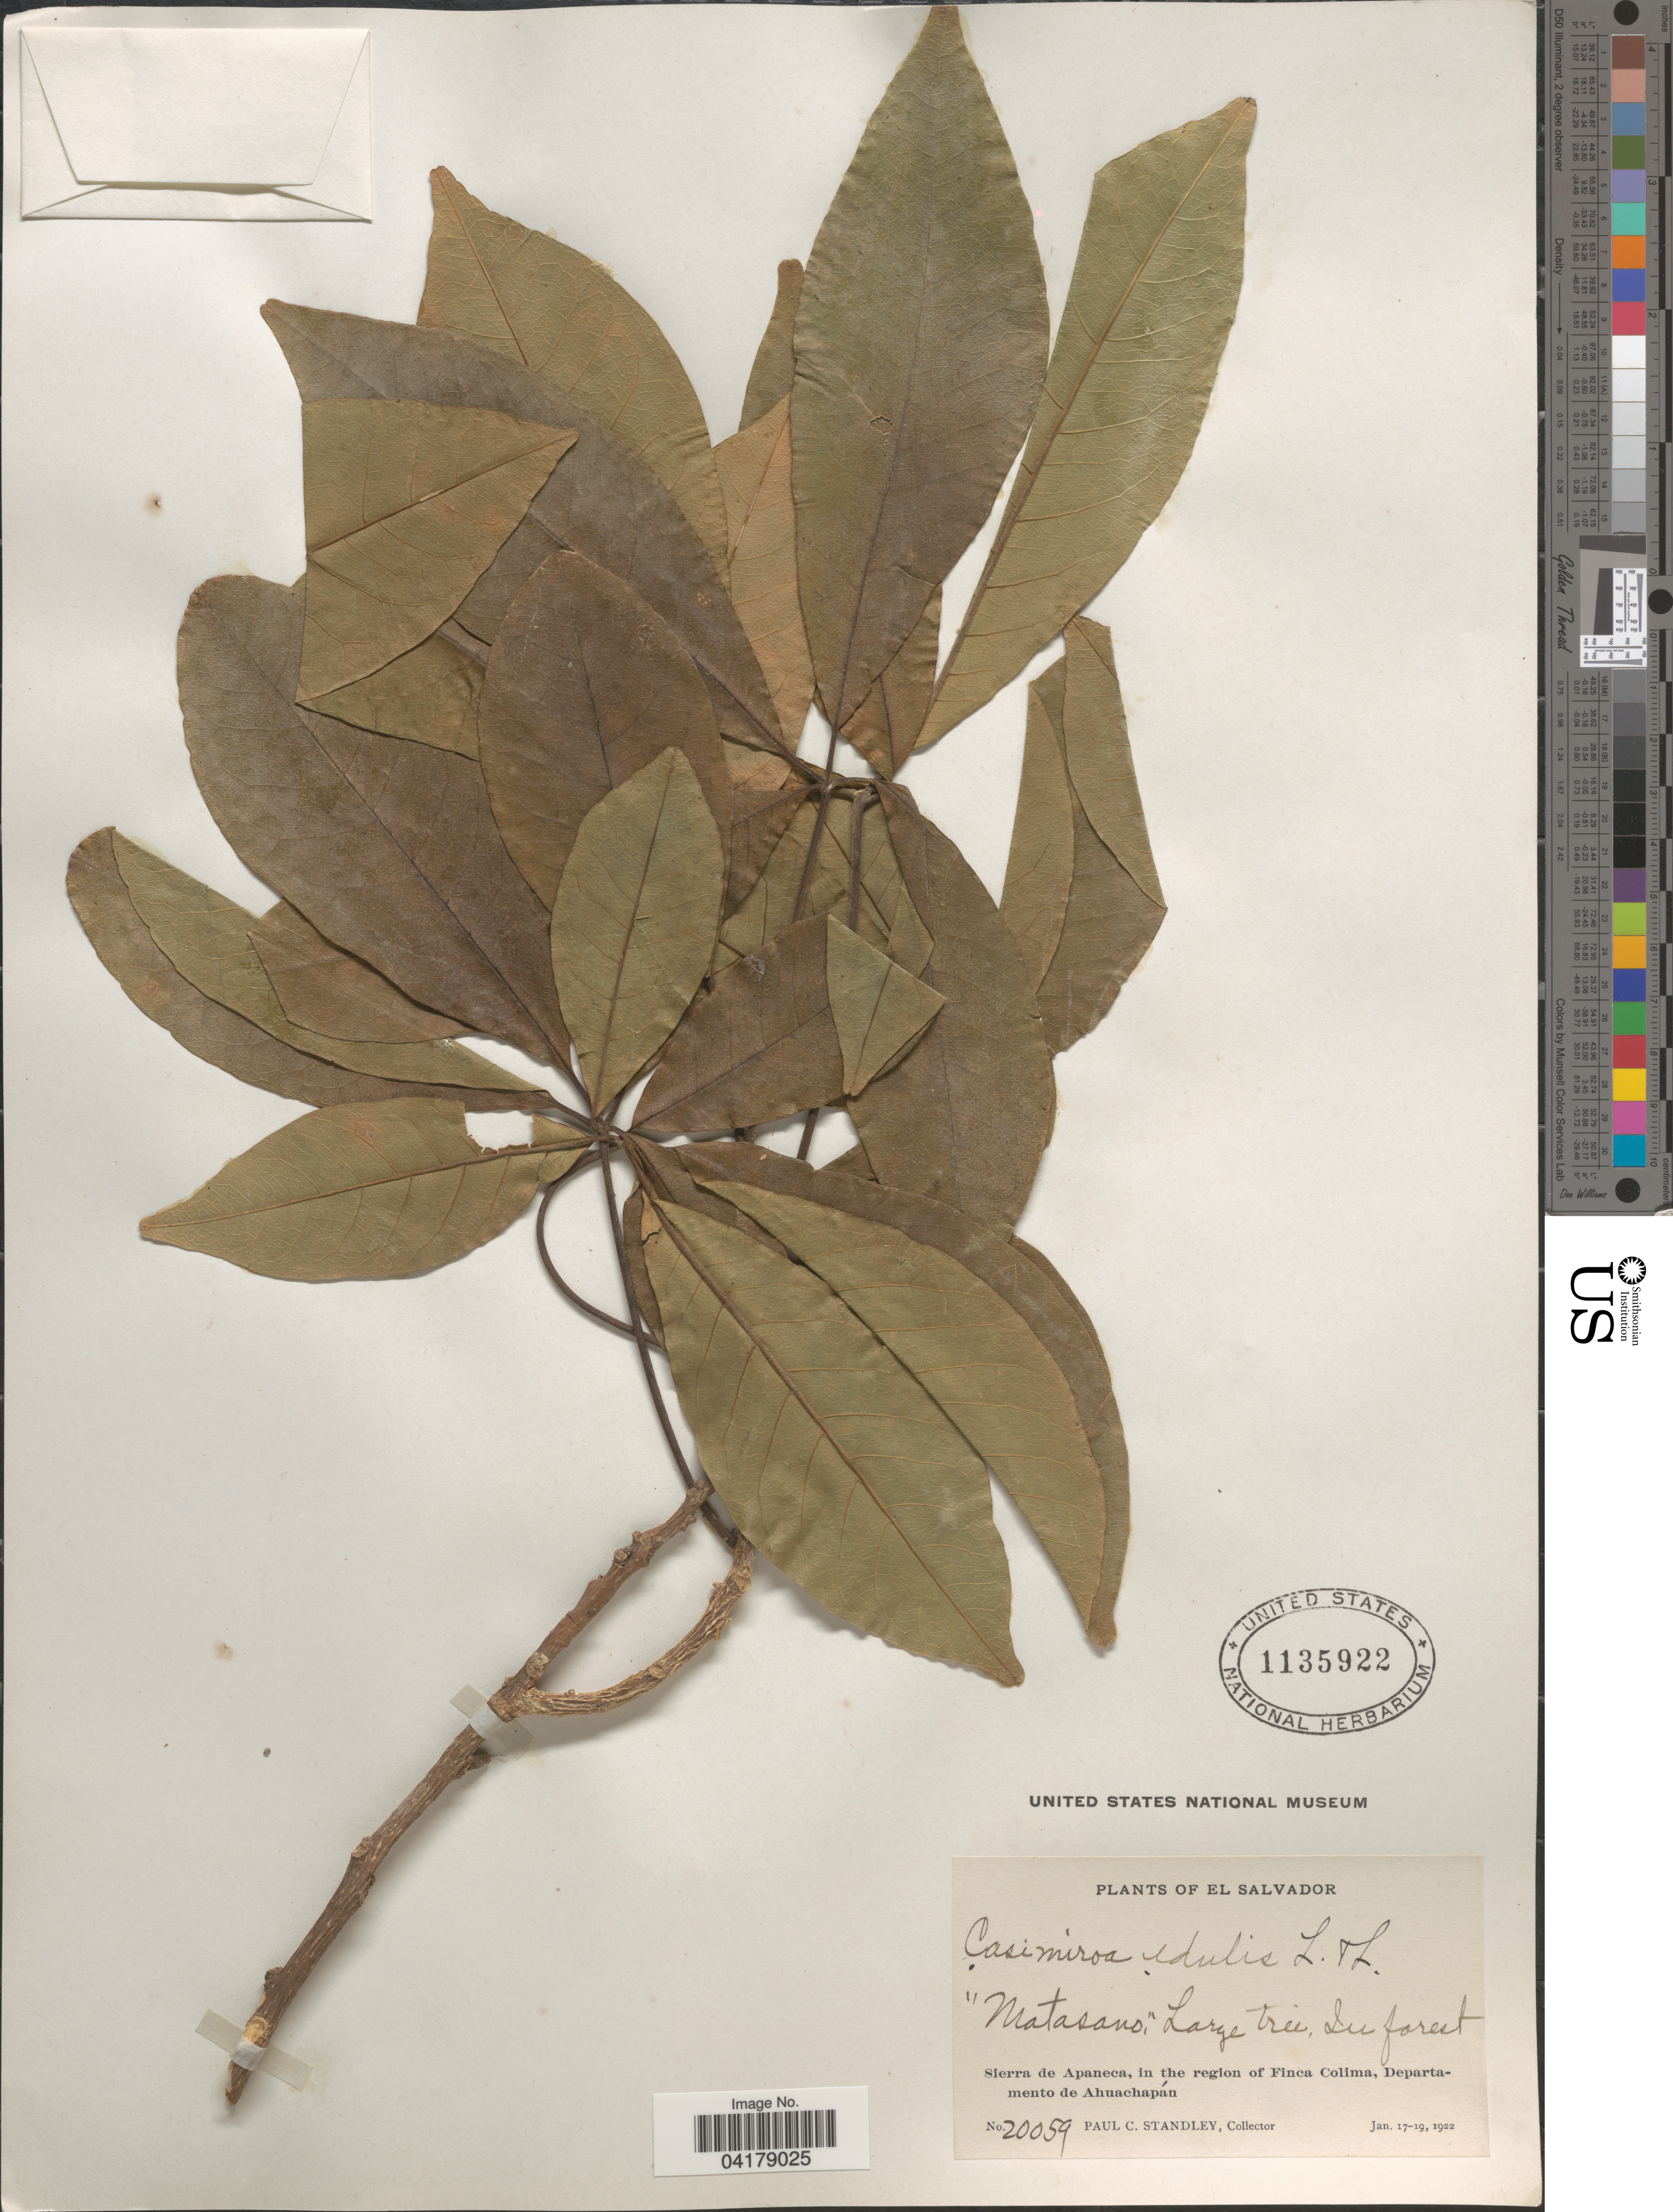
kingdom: Plantae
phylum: Tracheophyta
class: Magnoliopsida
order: Sapindales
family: Rutaceae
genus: Casimiroa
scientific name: Casimiroa edulis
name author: La Llave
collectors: P. C. Standley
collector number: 20059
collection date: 1922-01-17/1922-01-19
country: El Salvador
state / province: Ahuachapan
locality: Sierra de Apaneca, in the region of Finca Colima, Departamento de Ahuachapán.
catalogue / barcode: US 1135922